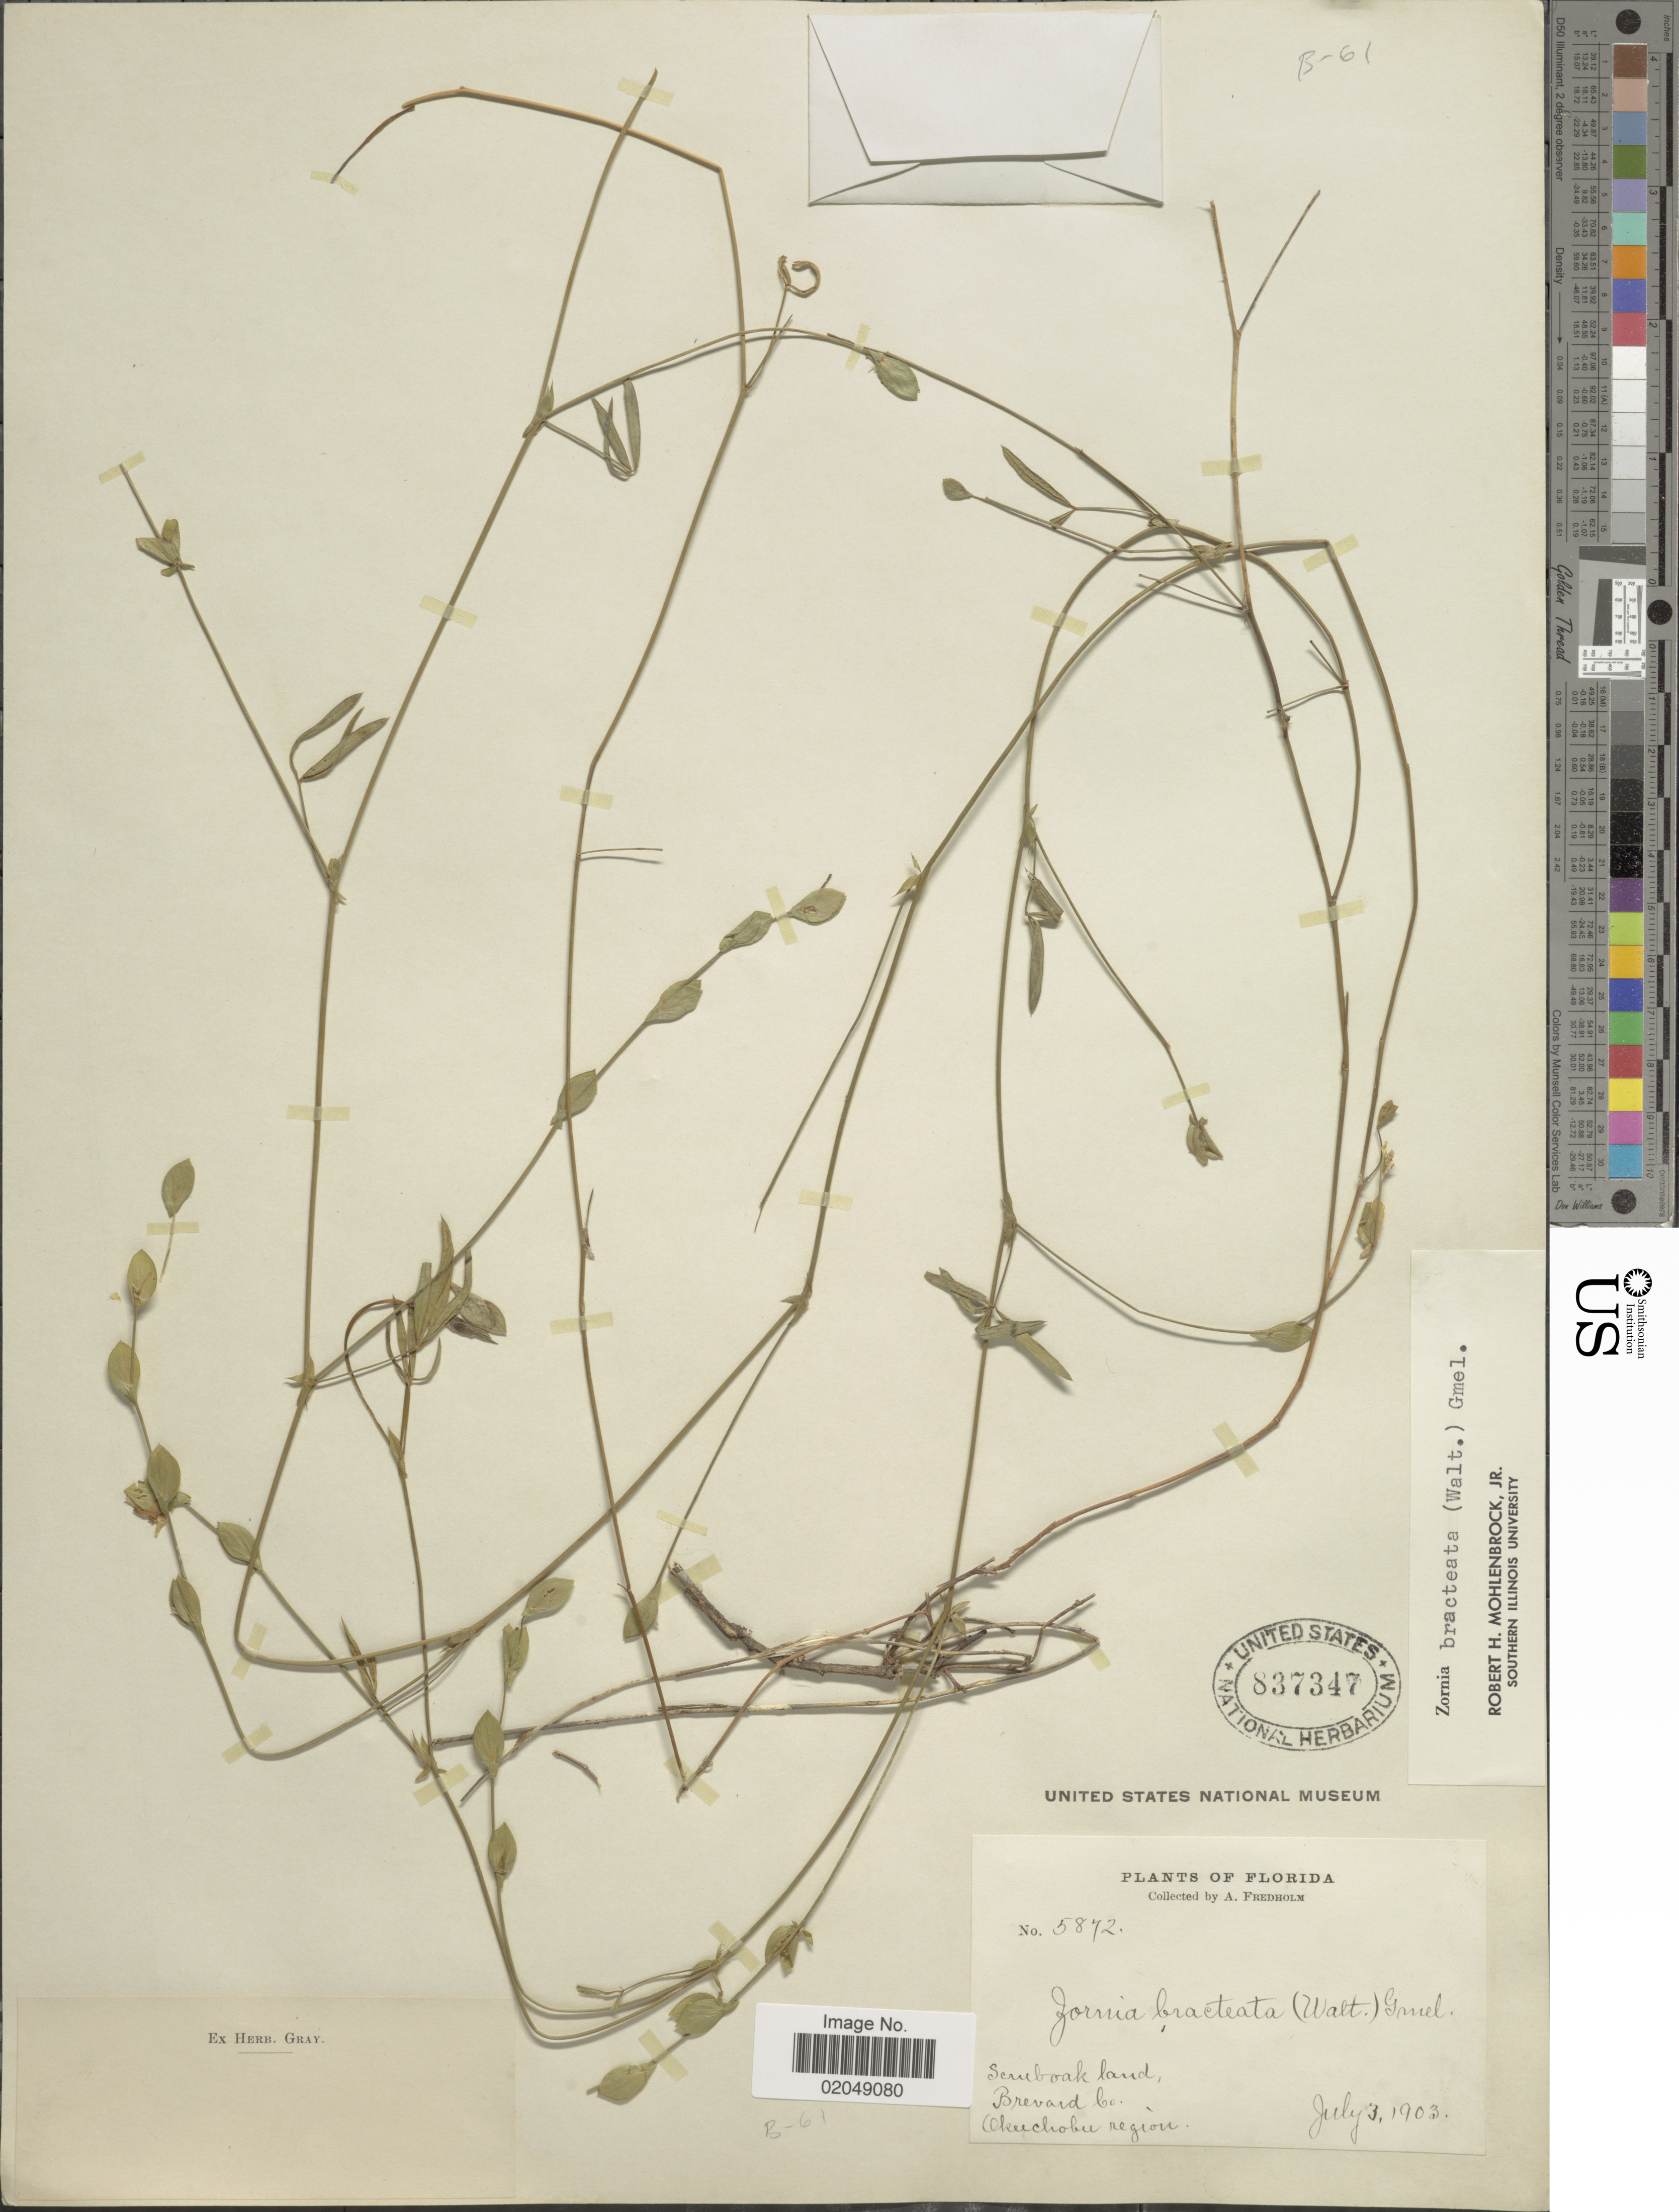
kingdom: Plantae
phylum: Tracheophyta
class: Magnoliopsida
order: Fabales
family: Fabaceae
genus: Zornia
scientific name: Zornia bracteata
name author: J.F. Gmel.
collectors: A. Fredholm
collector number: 5872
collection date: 1903-07-03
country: United States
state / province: Florida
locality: Brevard Co., Okeechokee region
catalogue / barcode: US 837347